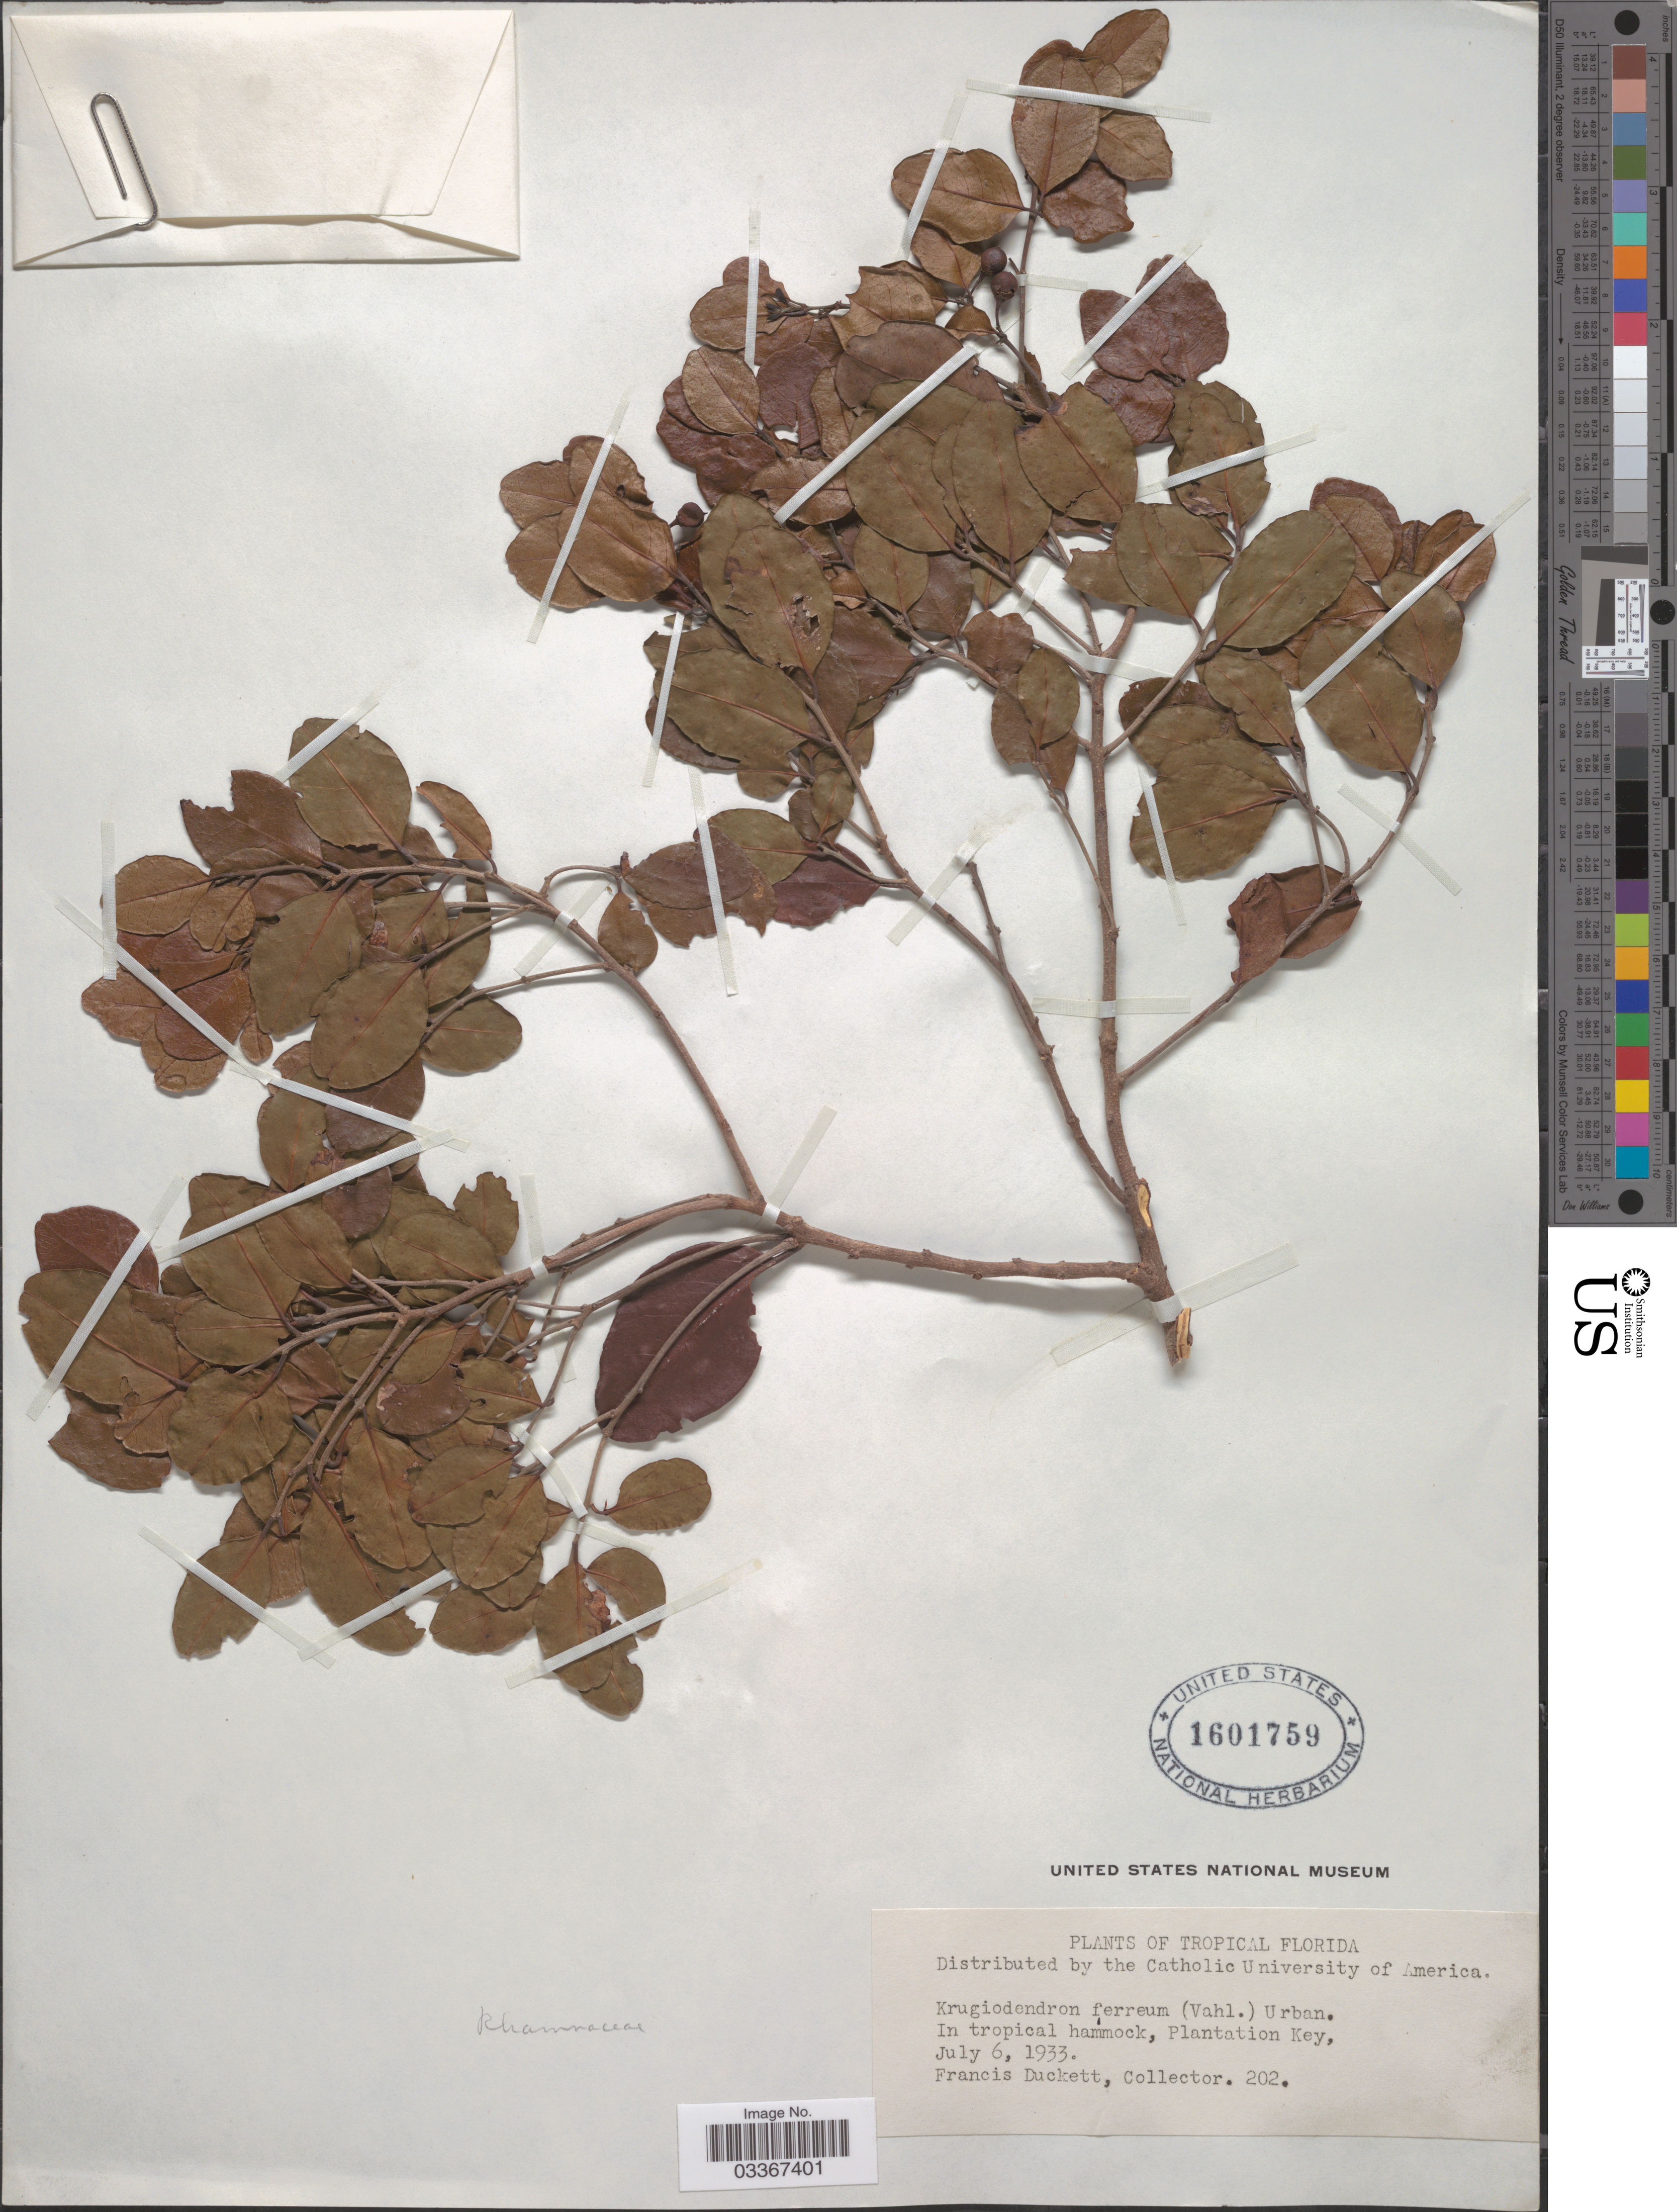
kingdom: Plantae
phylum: Tracheophyta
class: Magnoliopsida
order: Rosales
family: Rhamnaceae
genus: Krugiodendron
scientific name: Krugiodendron ferreum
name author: (Vahl) Urb.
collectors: F. Duckett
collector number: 202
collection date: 1933-07-06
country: United States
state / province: Florida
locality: In tropical hammock, Plantation Key.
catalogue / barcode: US 1601759